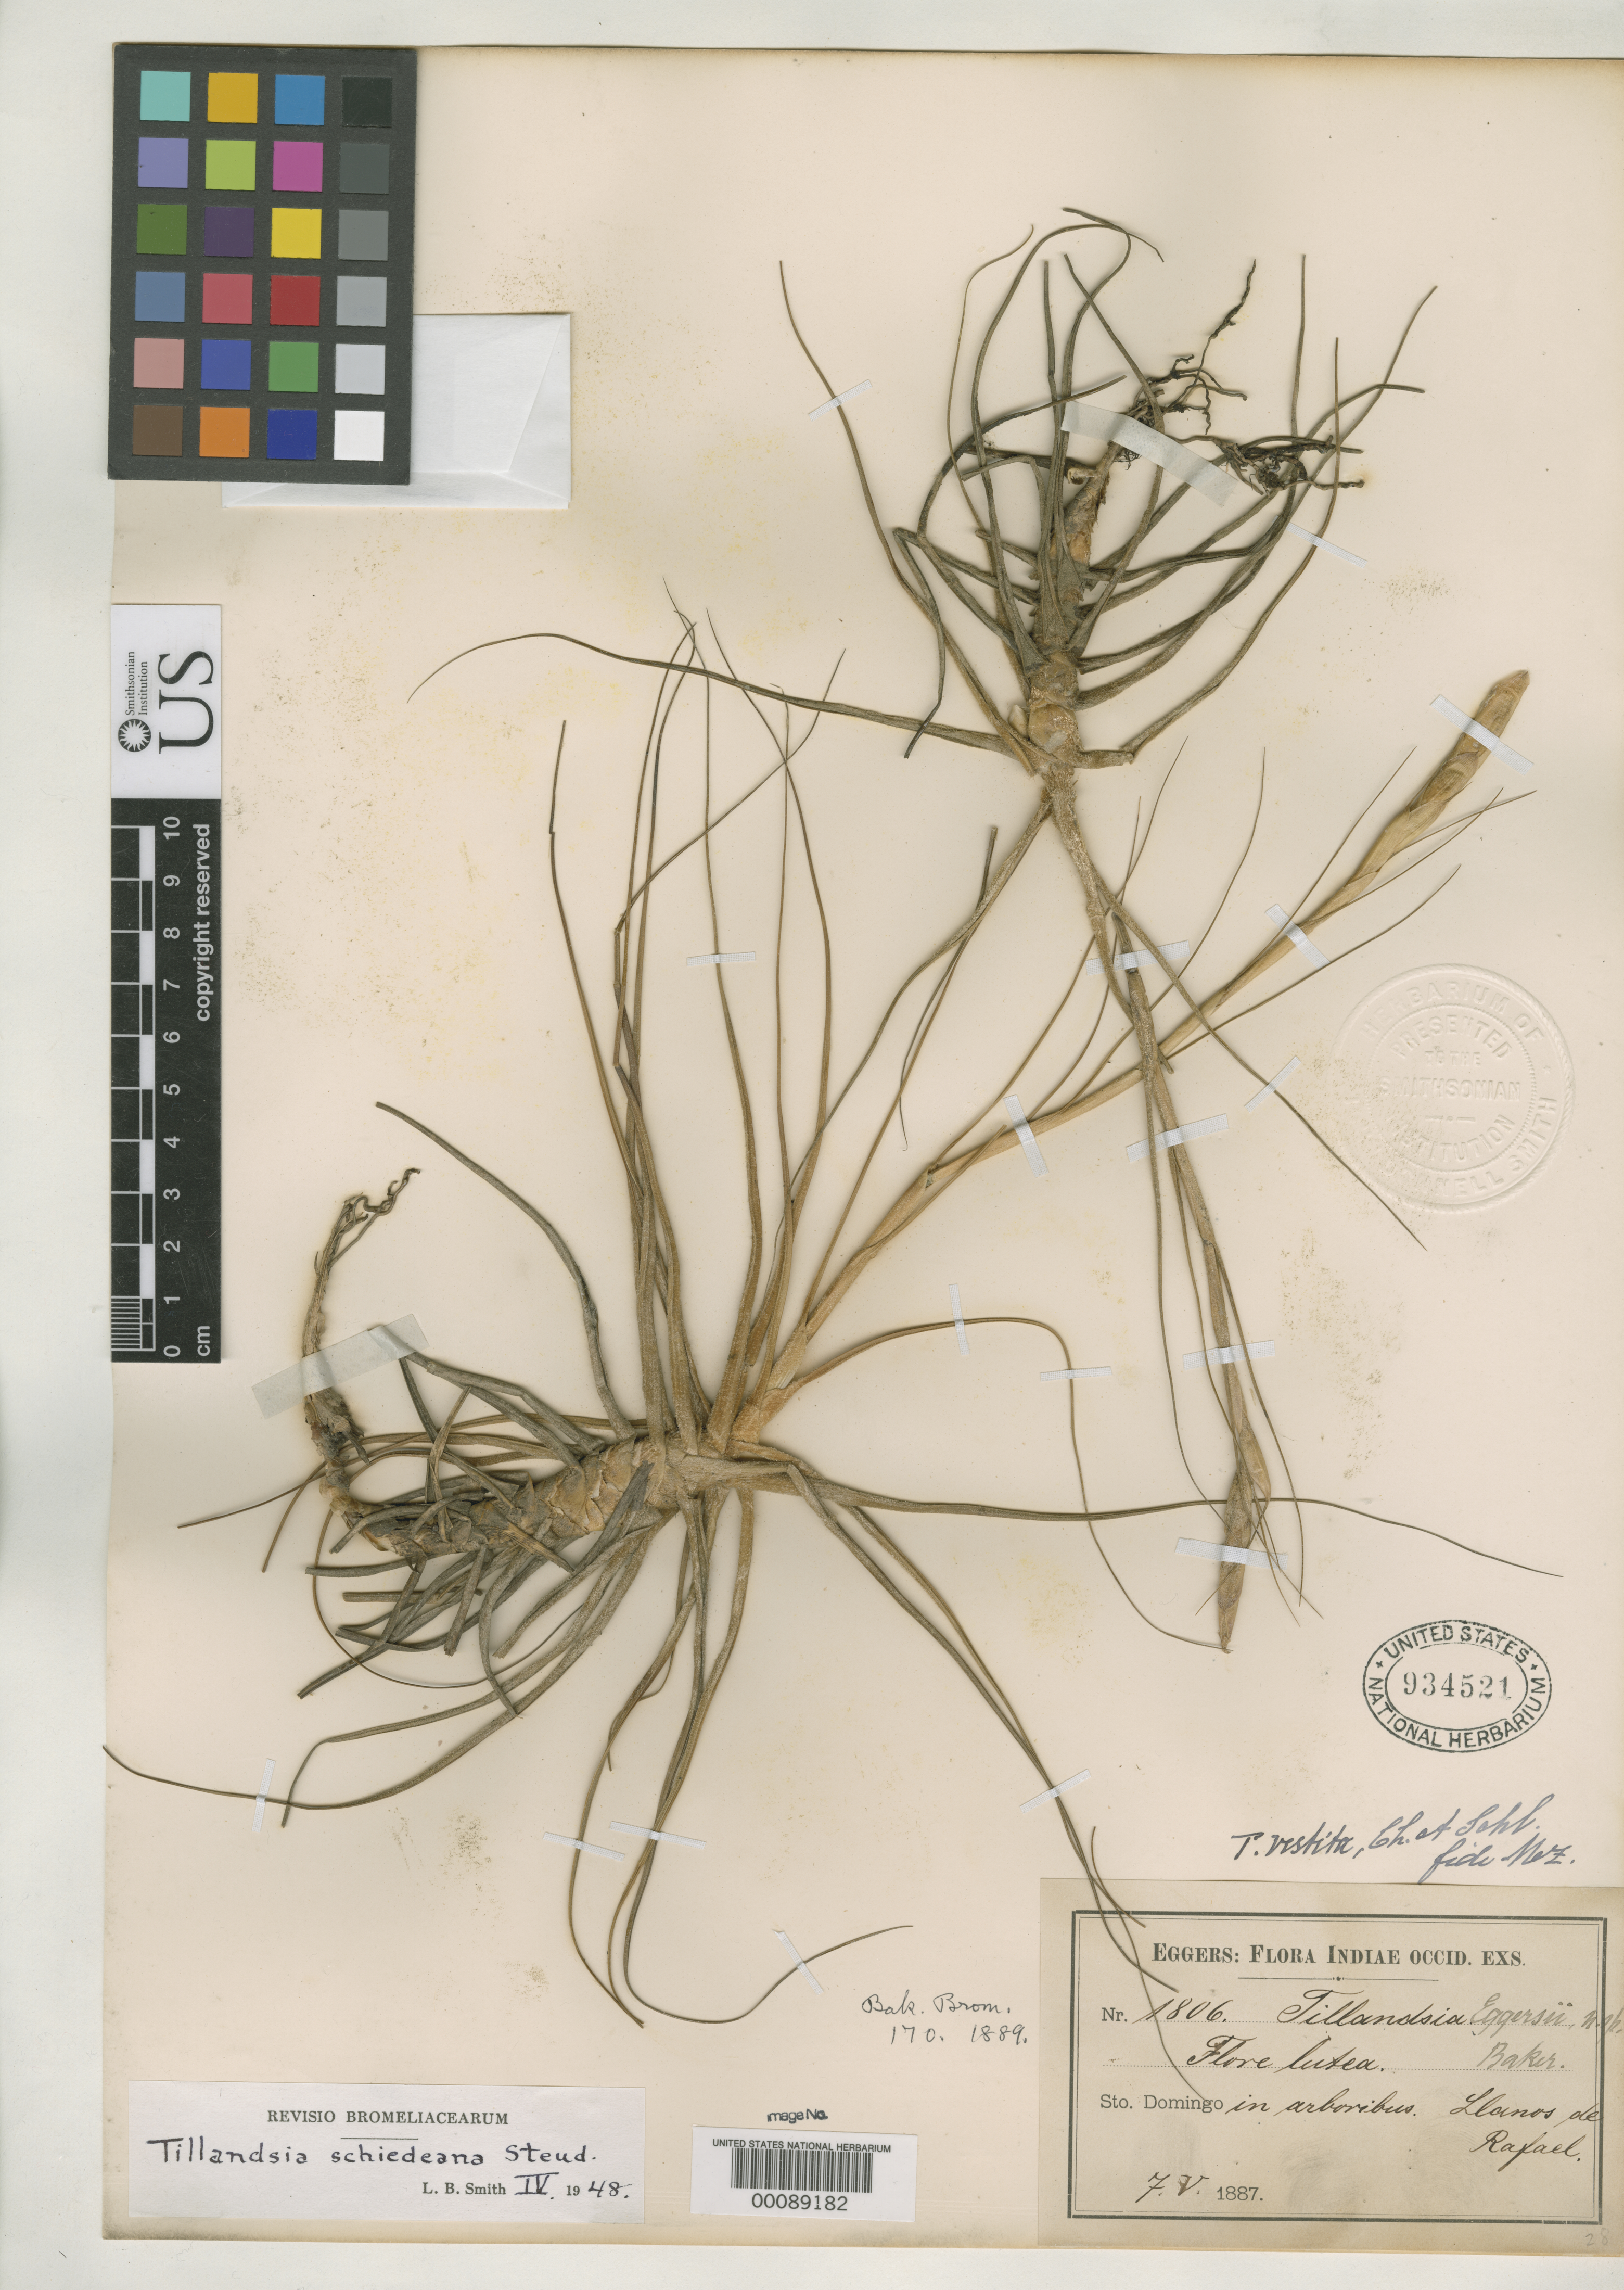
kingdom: Plantae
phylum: Tracheophyta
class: Liliopsida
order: Poales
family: Bromeliaceae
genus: Tillandsia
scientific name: Tillandsia eggersii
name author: Baker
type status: Isotype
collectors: H. F. A. von Eggers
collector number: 1806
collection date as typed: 07 May 1887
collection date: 1887-05-07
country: Dominican Republic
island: Hispaniola Island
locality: Llanos de Rafael.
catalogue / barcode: US 934521